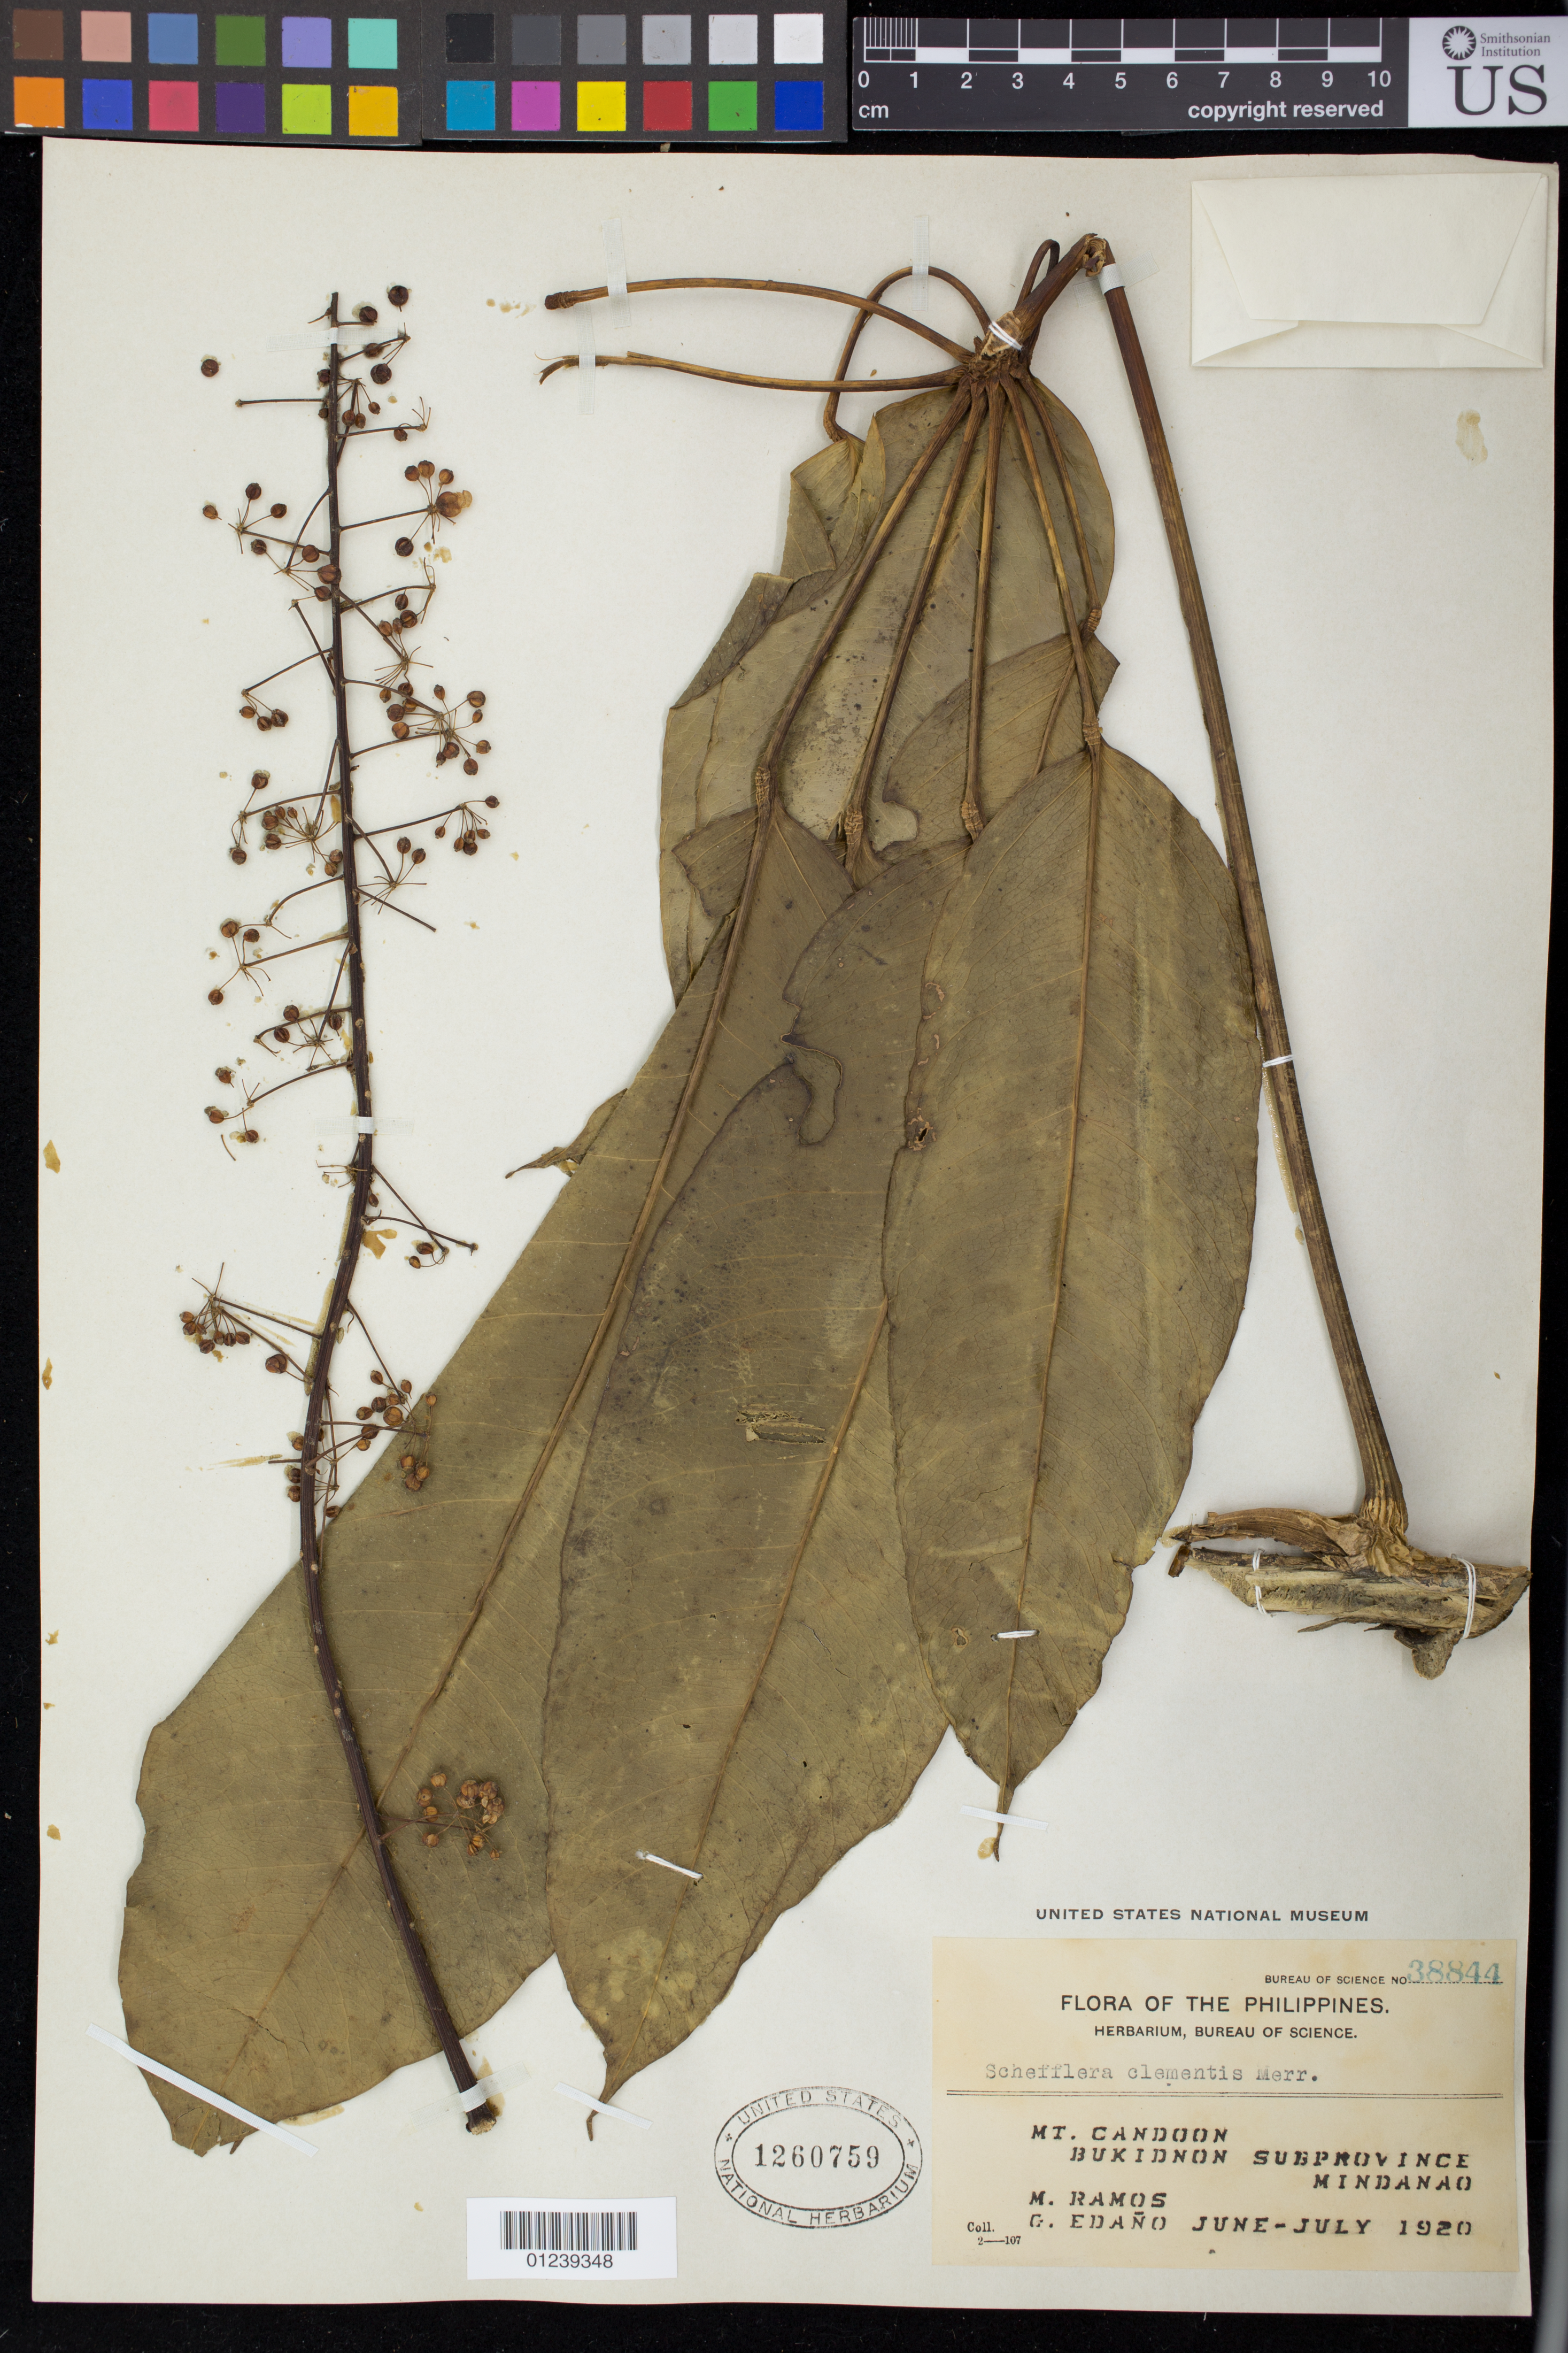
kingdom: Plantae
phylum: Tracheophyta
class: Magnoliopsida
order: Apiales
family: Araliaceae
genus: Schefflera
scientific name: Schefflera clementis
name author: Merr.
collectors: M. Ramos & M. Ramos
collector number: Bur. Sci. 38844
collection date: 1920-06/1920-07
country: Philippines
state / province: Northern Mindanao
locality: Mt. Candoon, Bukidnon Subprovince, Mindanao.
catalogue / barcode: US 1260759